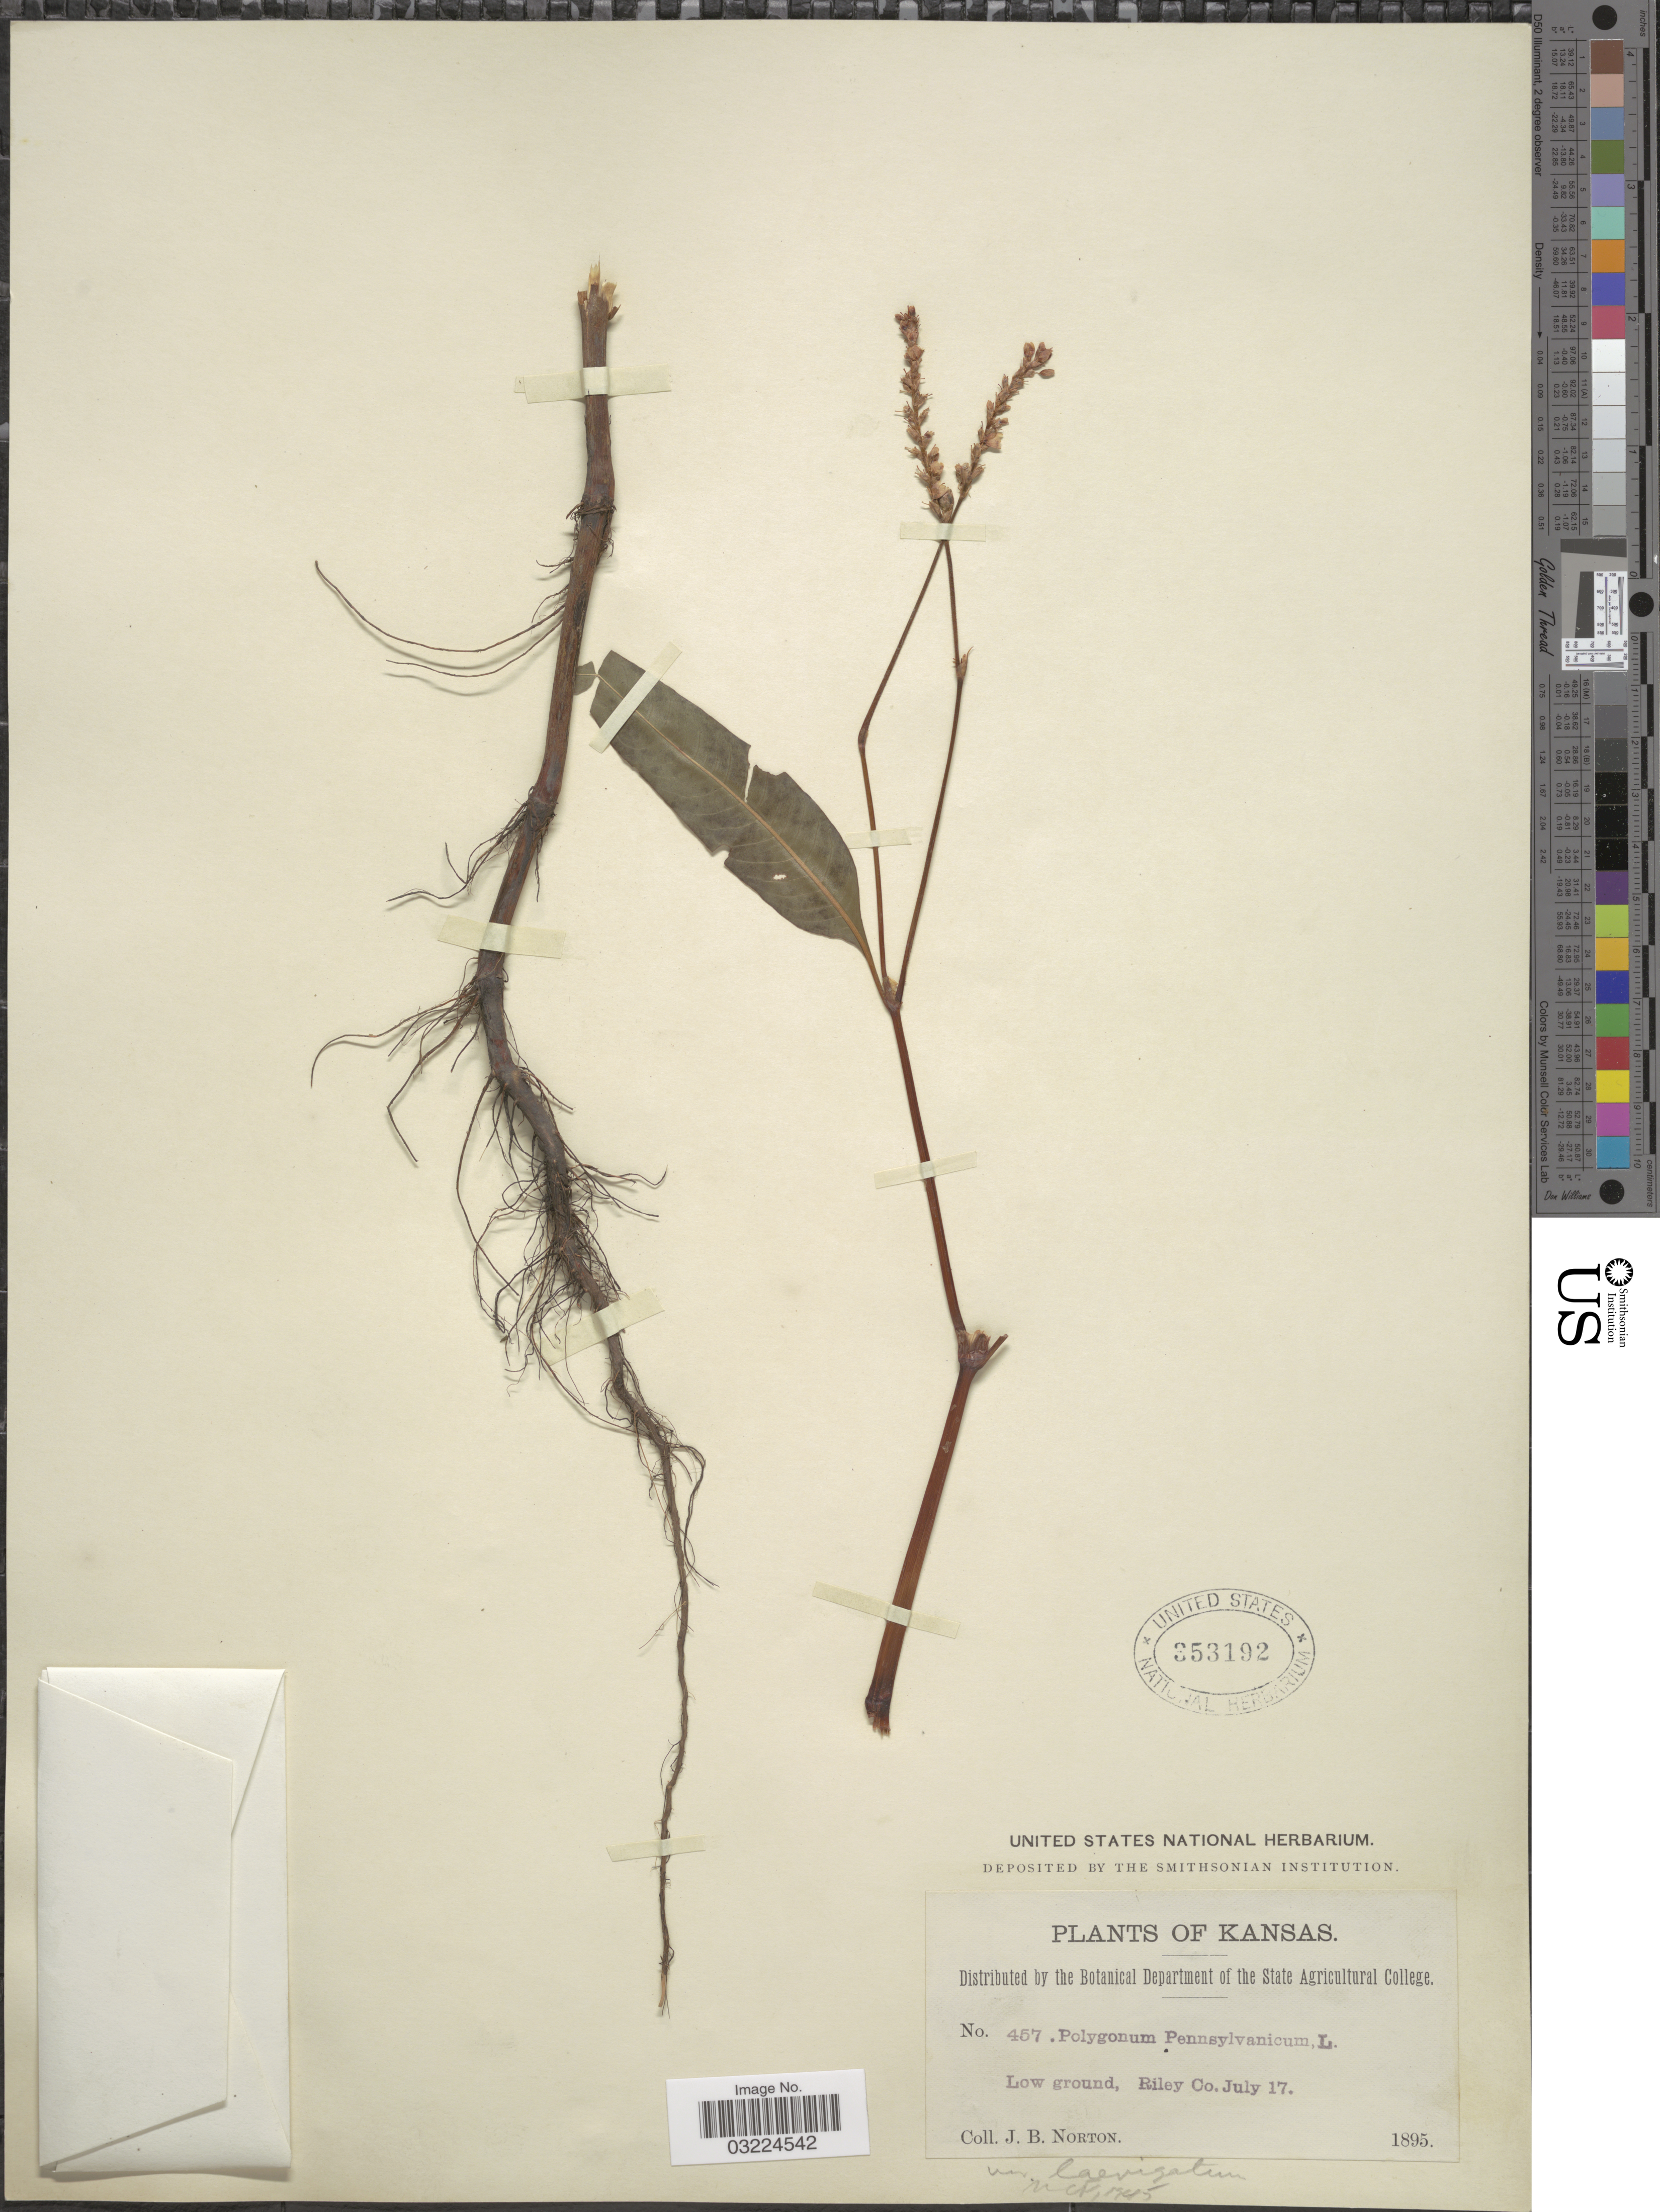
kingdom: Plantae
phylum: Tracheophyta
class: Magnoliopsida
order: Caryophyllales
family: Polygonaceae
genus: Persicaria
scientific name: Persicaria pensylvanica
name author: (L.) M. Gómez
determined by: Atha, D. E.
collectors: J. B. Norton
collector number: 457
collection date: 1895-07-17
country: United States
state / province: Kansas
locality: Low ground, Riley Co.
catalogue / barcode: US 353192